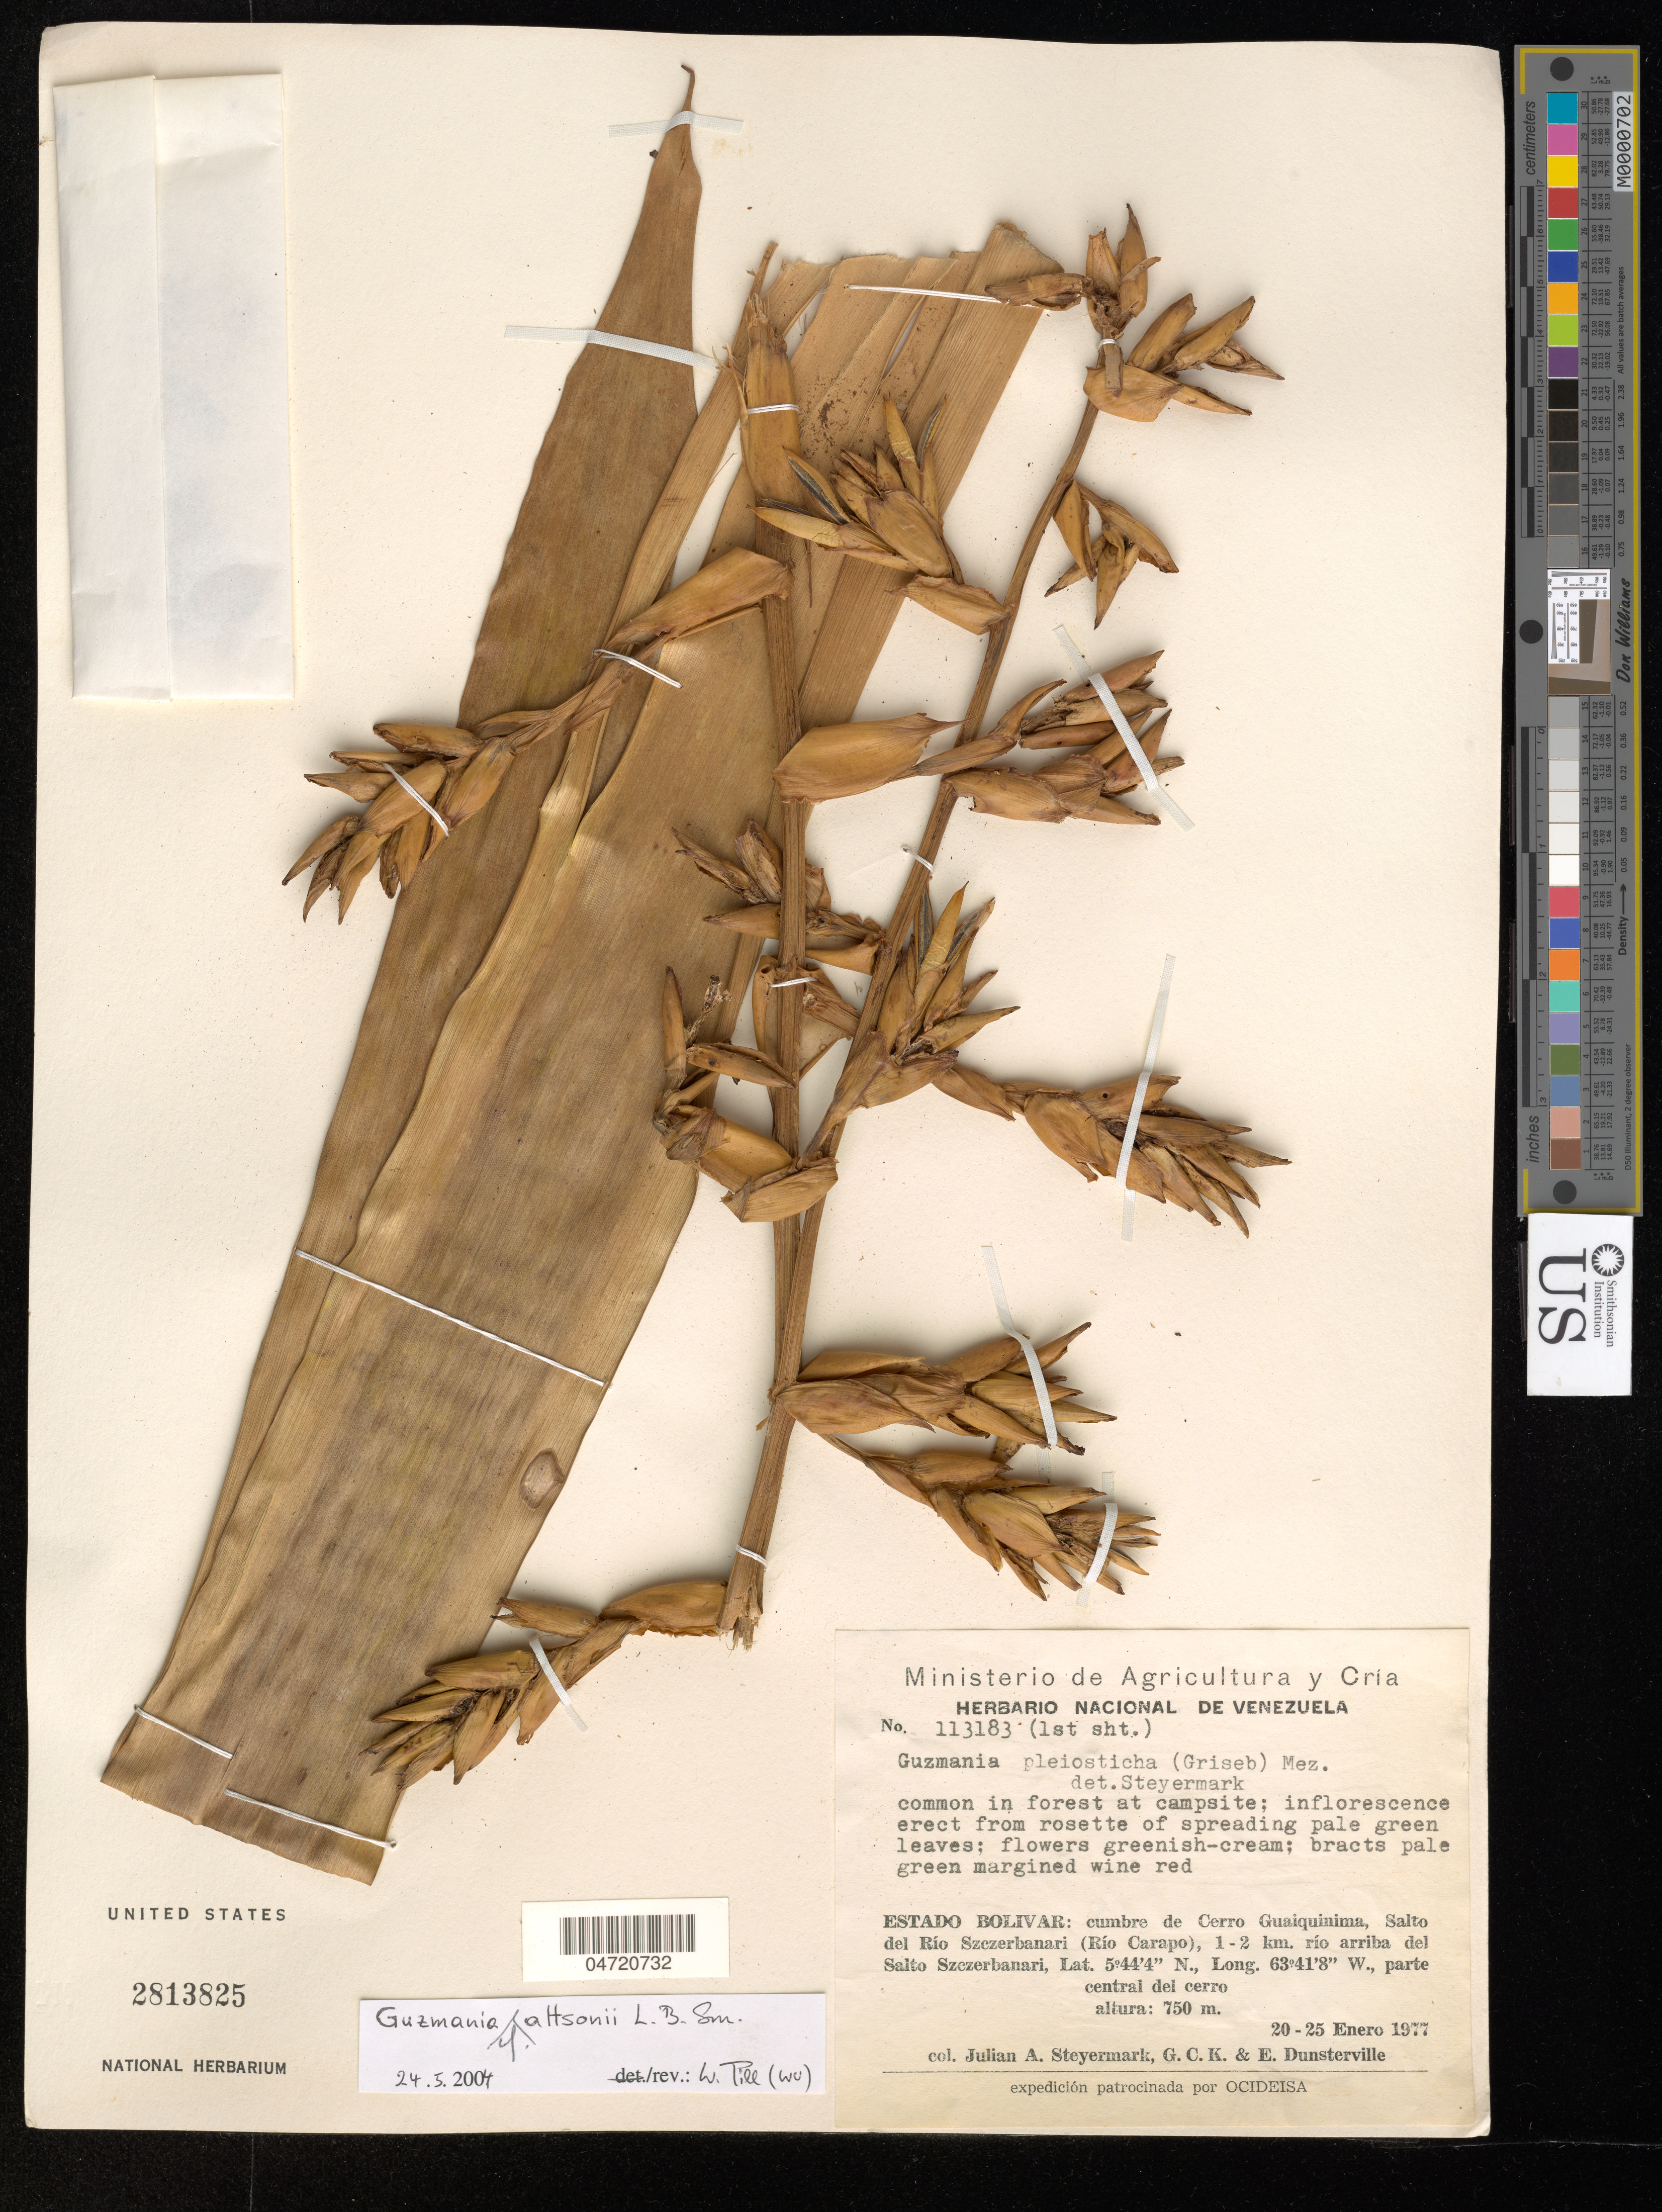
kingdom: Plantae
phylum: Tracheophyta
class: Liliopsida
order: Poales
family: Bromeliaceae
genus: Guzmania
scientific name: Guzmania altsonii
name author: L.B. Sm.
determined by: Till, W.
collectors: J. Steyermark, G. C. K. Dunsterville & E. Dunsterville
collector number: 113183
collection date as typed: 20-Jan-77 to 25-Jan-77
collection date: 1977-01-20/1977-01-25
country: Venezuela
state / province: Bolívar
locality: Cerro Guaiquinima, Río Szczerbanari (Río Carapo); 1-2 km río arriba del Salto Szczerbanari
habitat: Common in forest at campsite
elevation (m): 750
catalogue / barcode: US 2813825